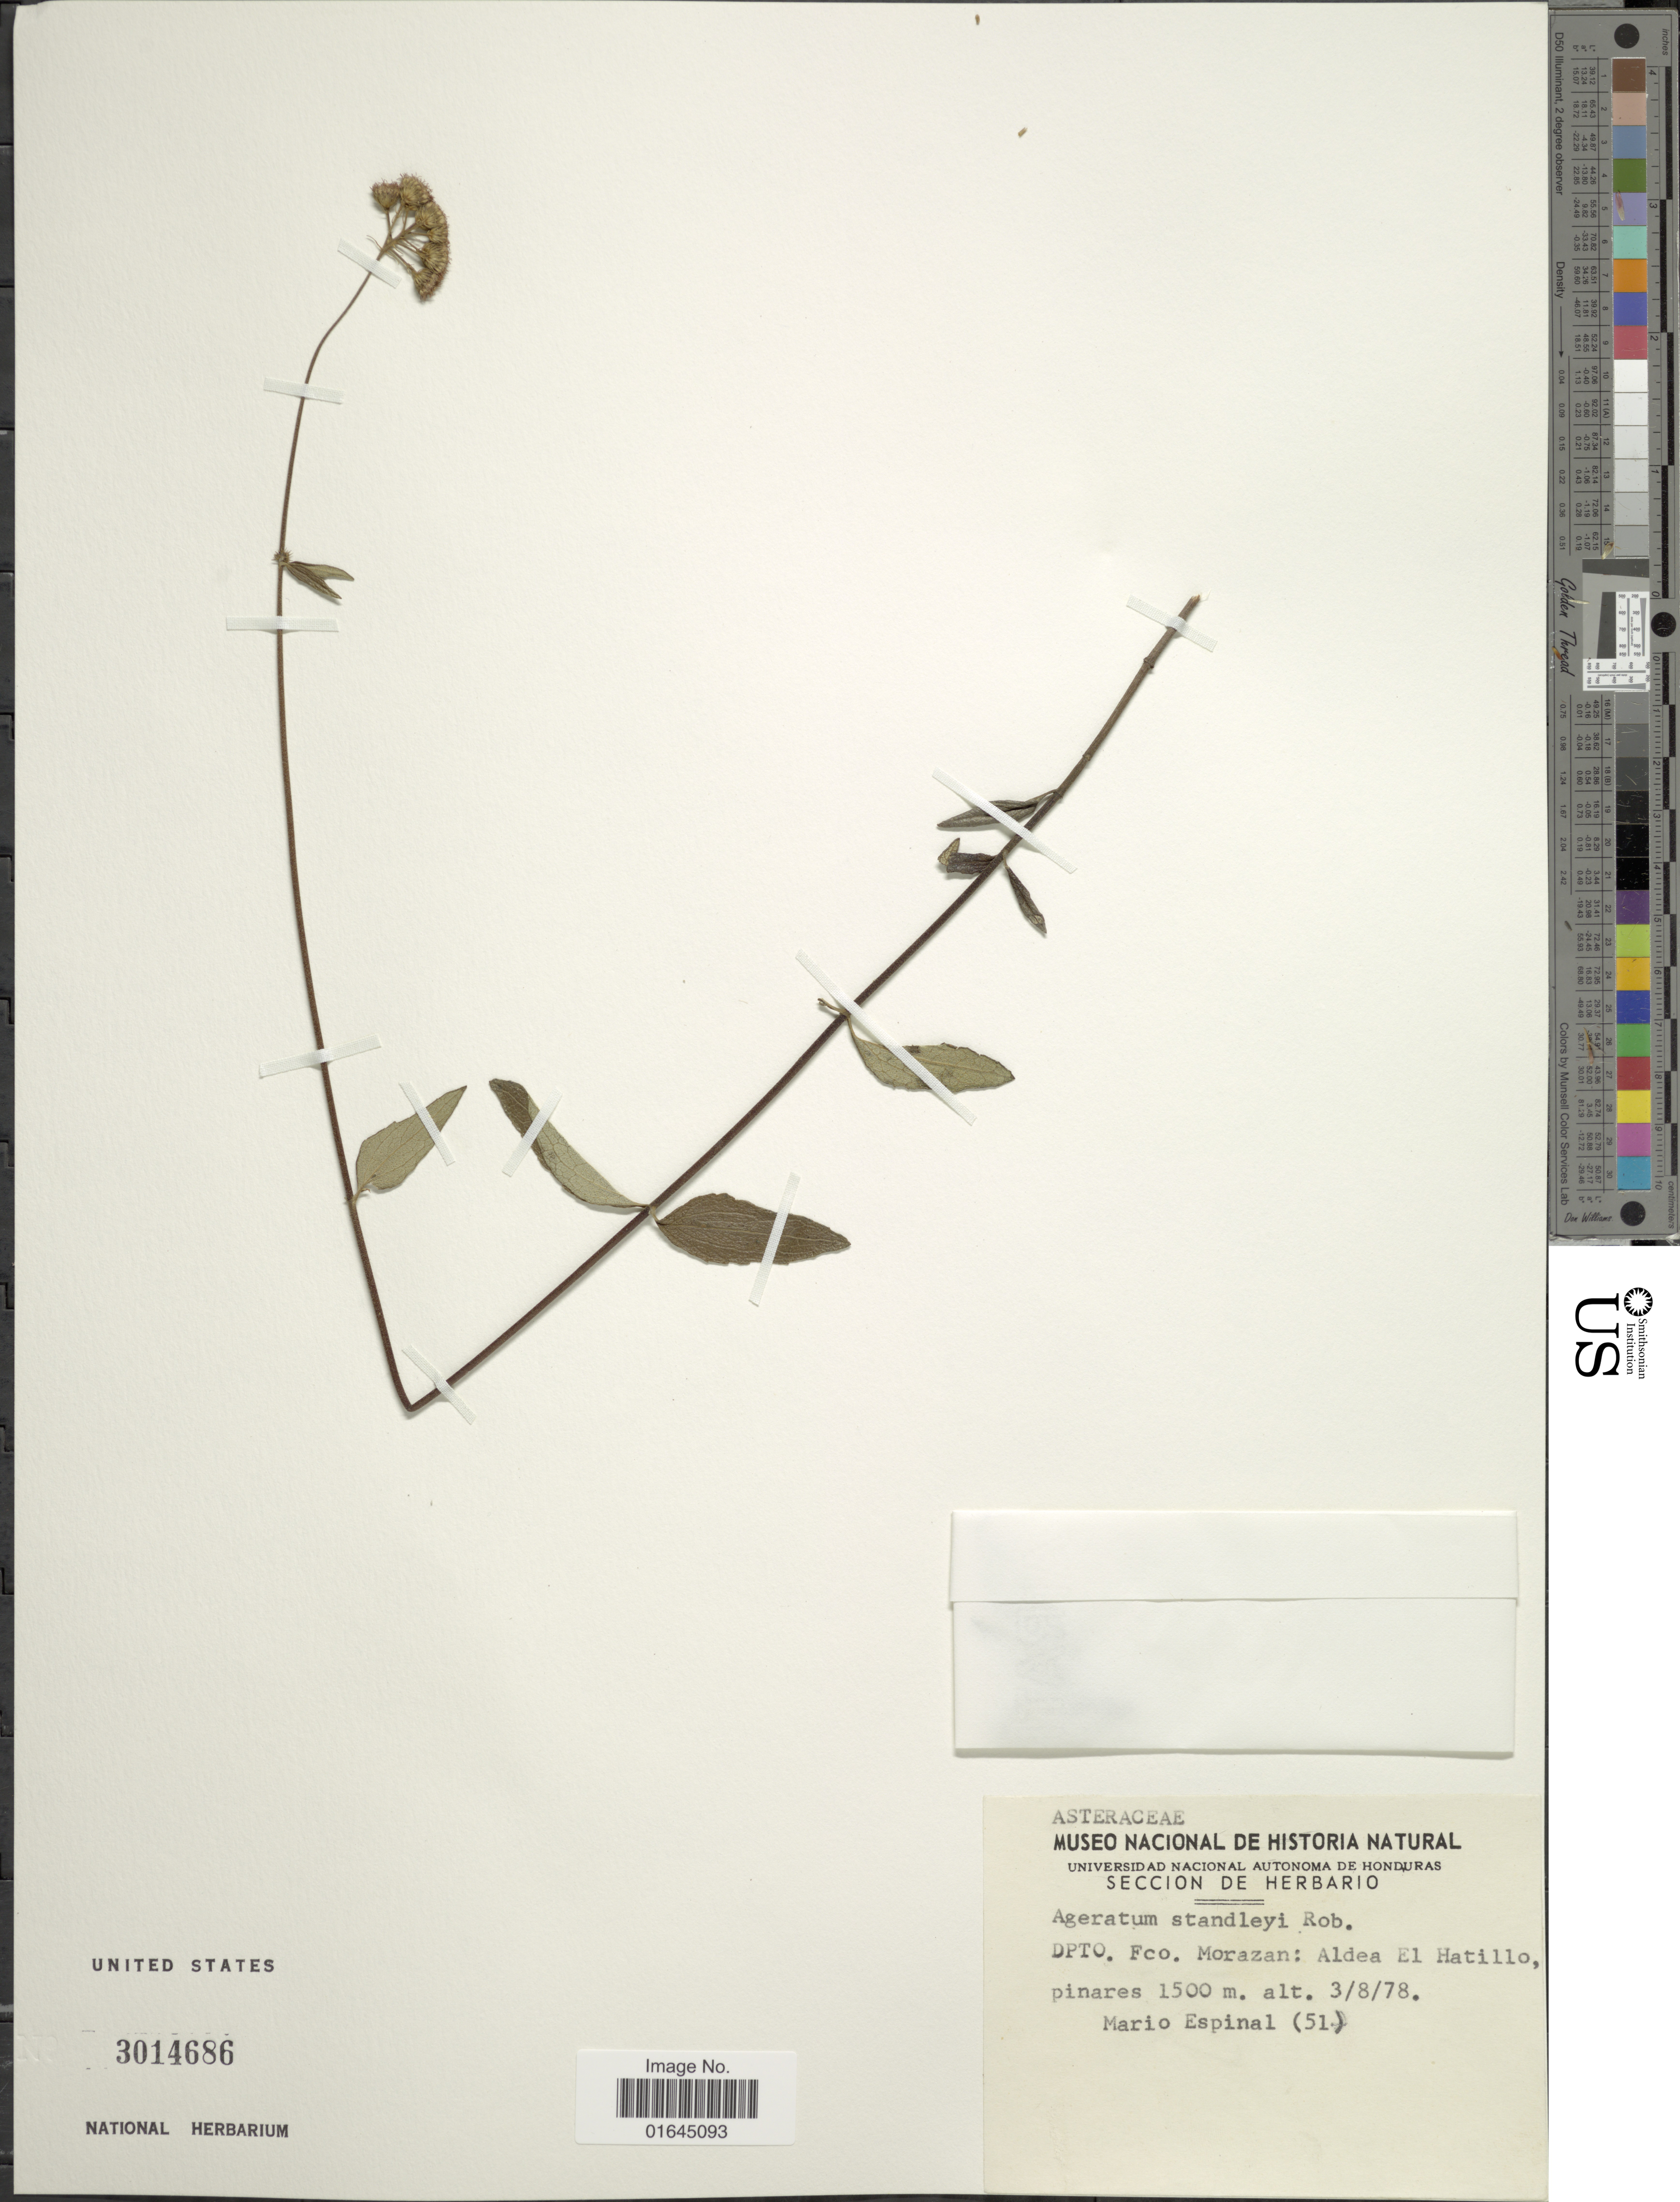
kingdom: Plantae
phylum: Tracheophyta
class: Magnoliopsida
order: Asterales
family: Asteraceae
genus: Ageratum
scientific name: Ageratum standleyi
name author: B.L. Rob.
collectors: M. Espinal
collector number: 51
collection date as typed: Transcribed d/m/y: 3/8/78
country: Honduras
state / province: Fco. Morazán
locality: Dpto. Fco Morazan: Aldea El Hatillo.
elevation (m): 1500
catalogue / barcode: US 3014686